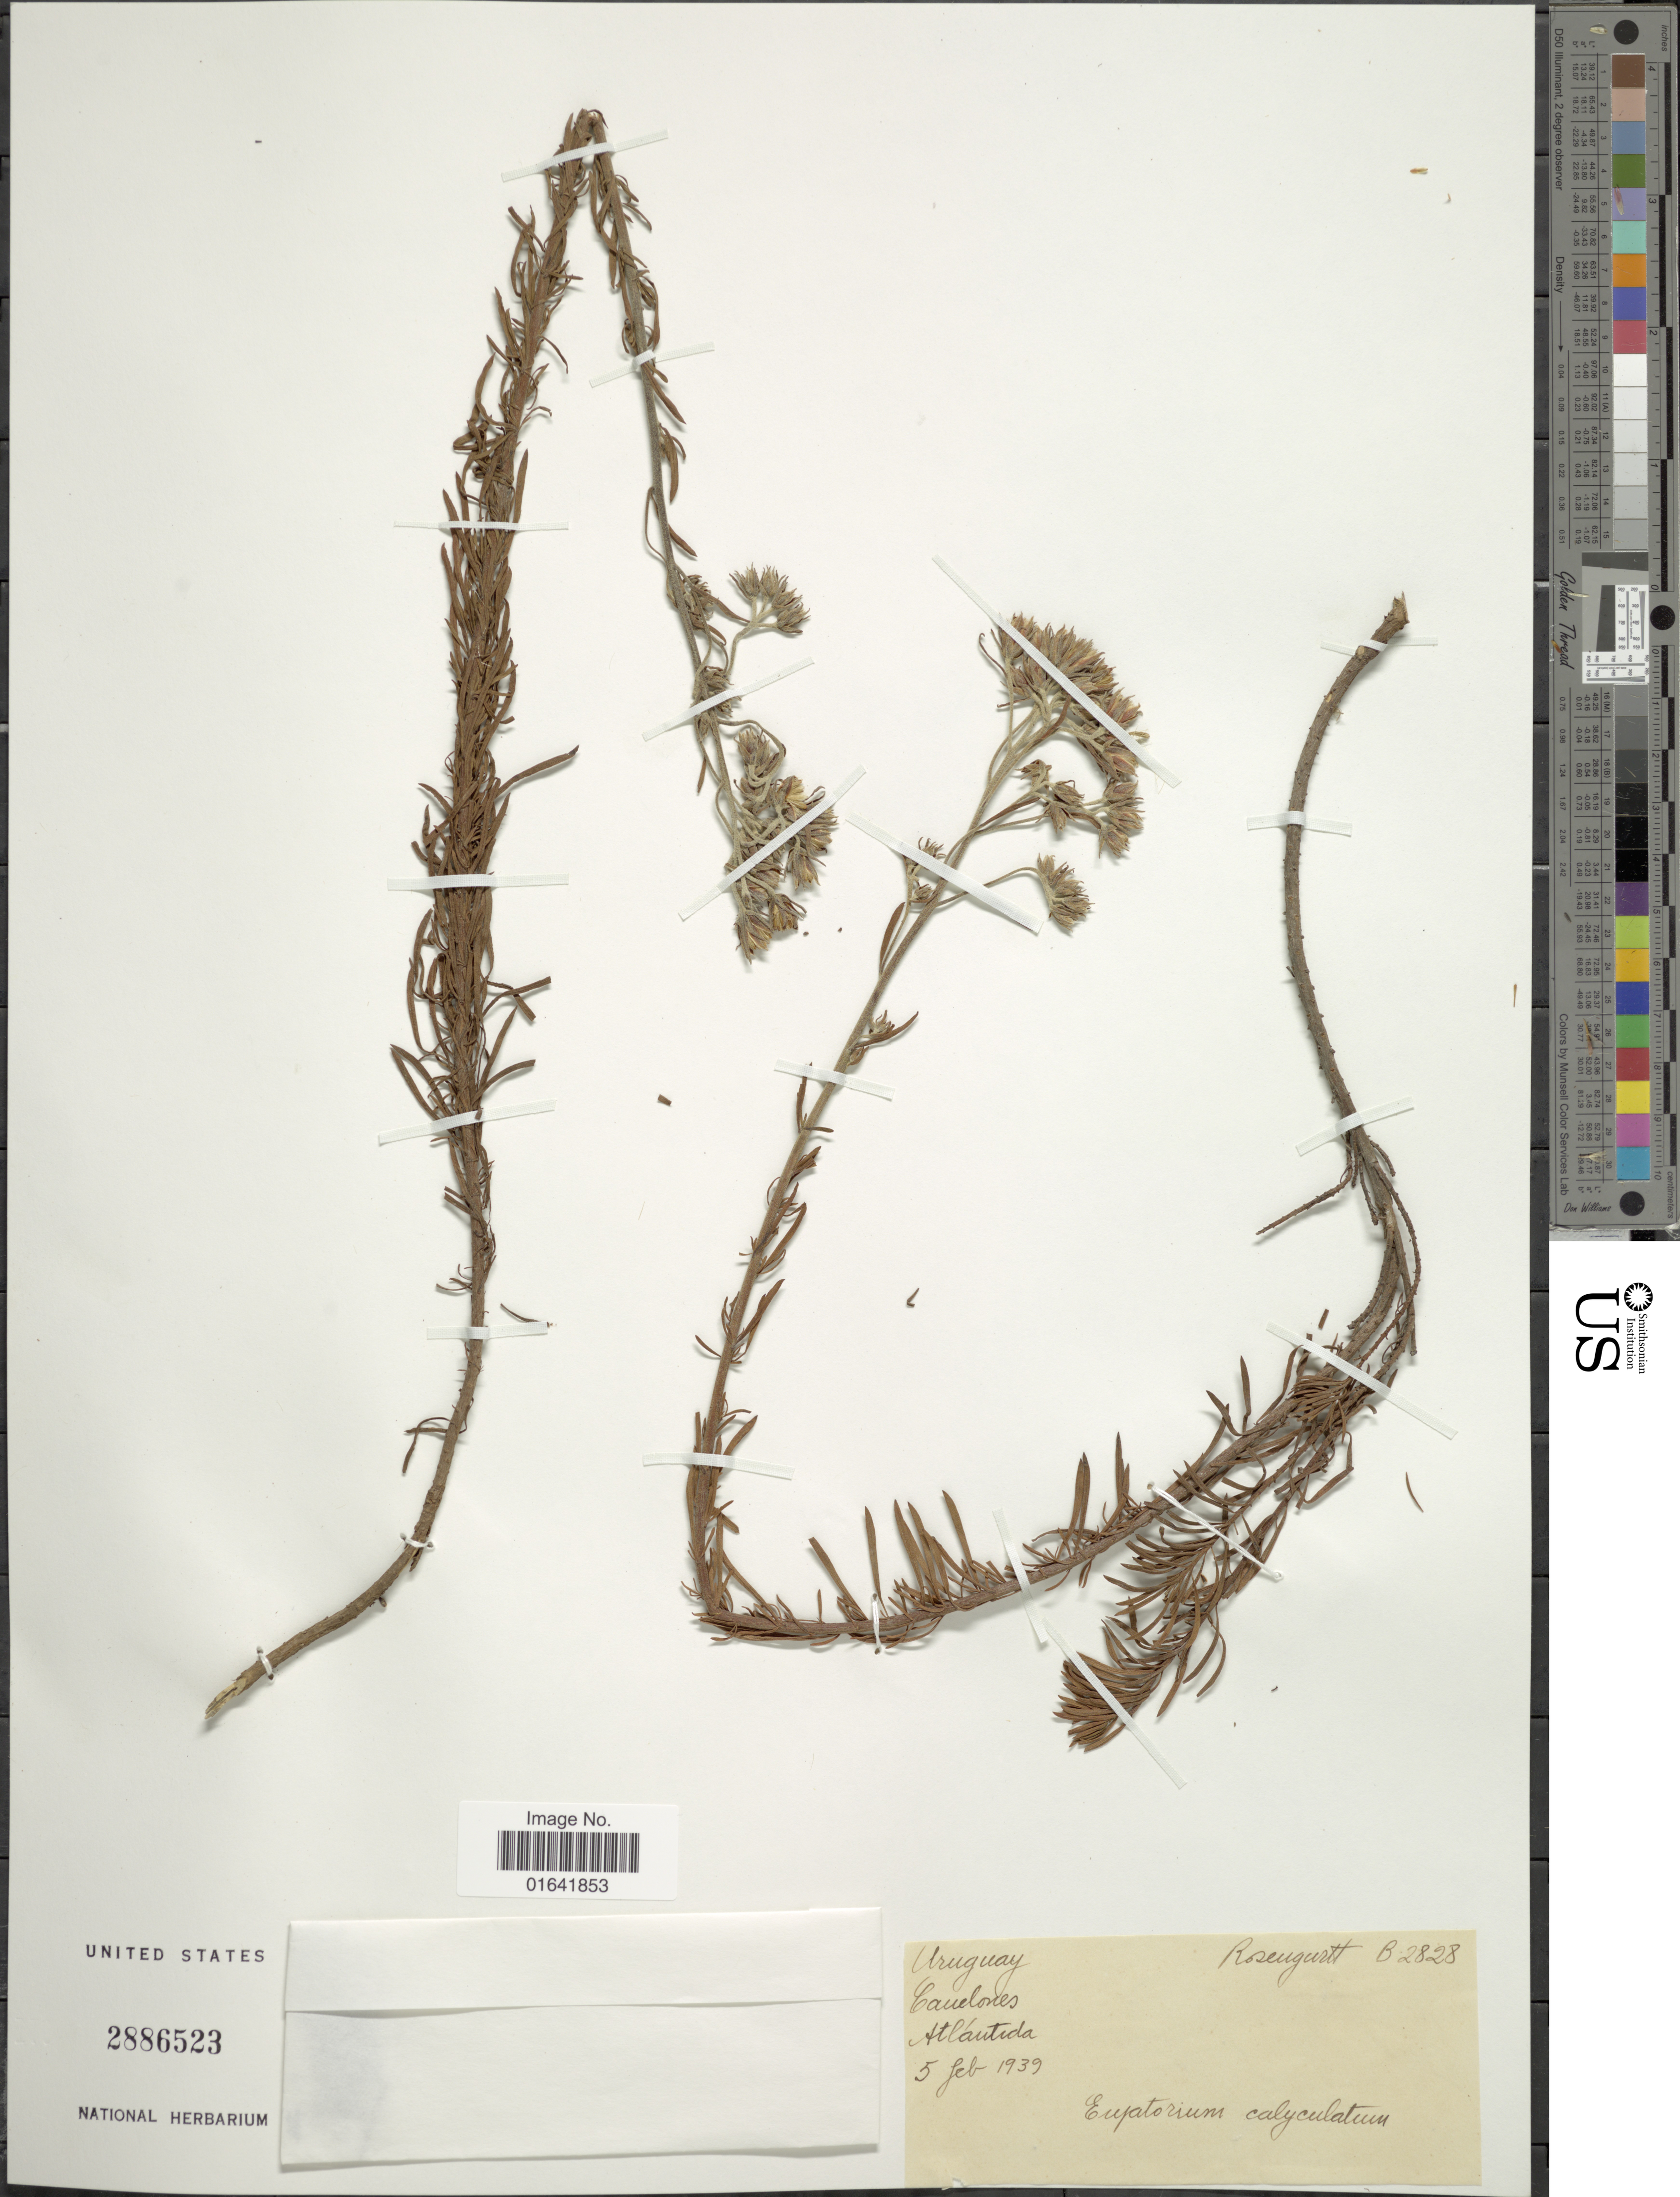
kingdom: Plantae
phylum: Tracheophyta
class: Magnoliopsida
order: Asterales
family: Asteraceae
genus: Disynaphia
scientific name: Disynaphia calyculata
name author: (Hook. & Arn.) R.M. King & H. Rob.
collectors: Rosengurtt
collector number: B2828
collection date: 1939-02-05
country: Uruguay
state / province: Canelones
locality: Atlantida.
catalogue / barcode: US 2886523